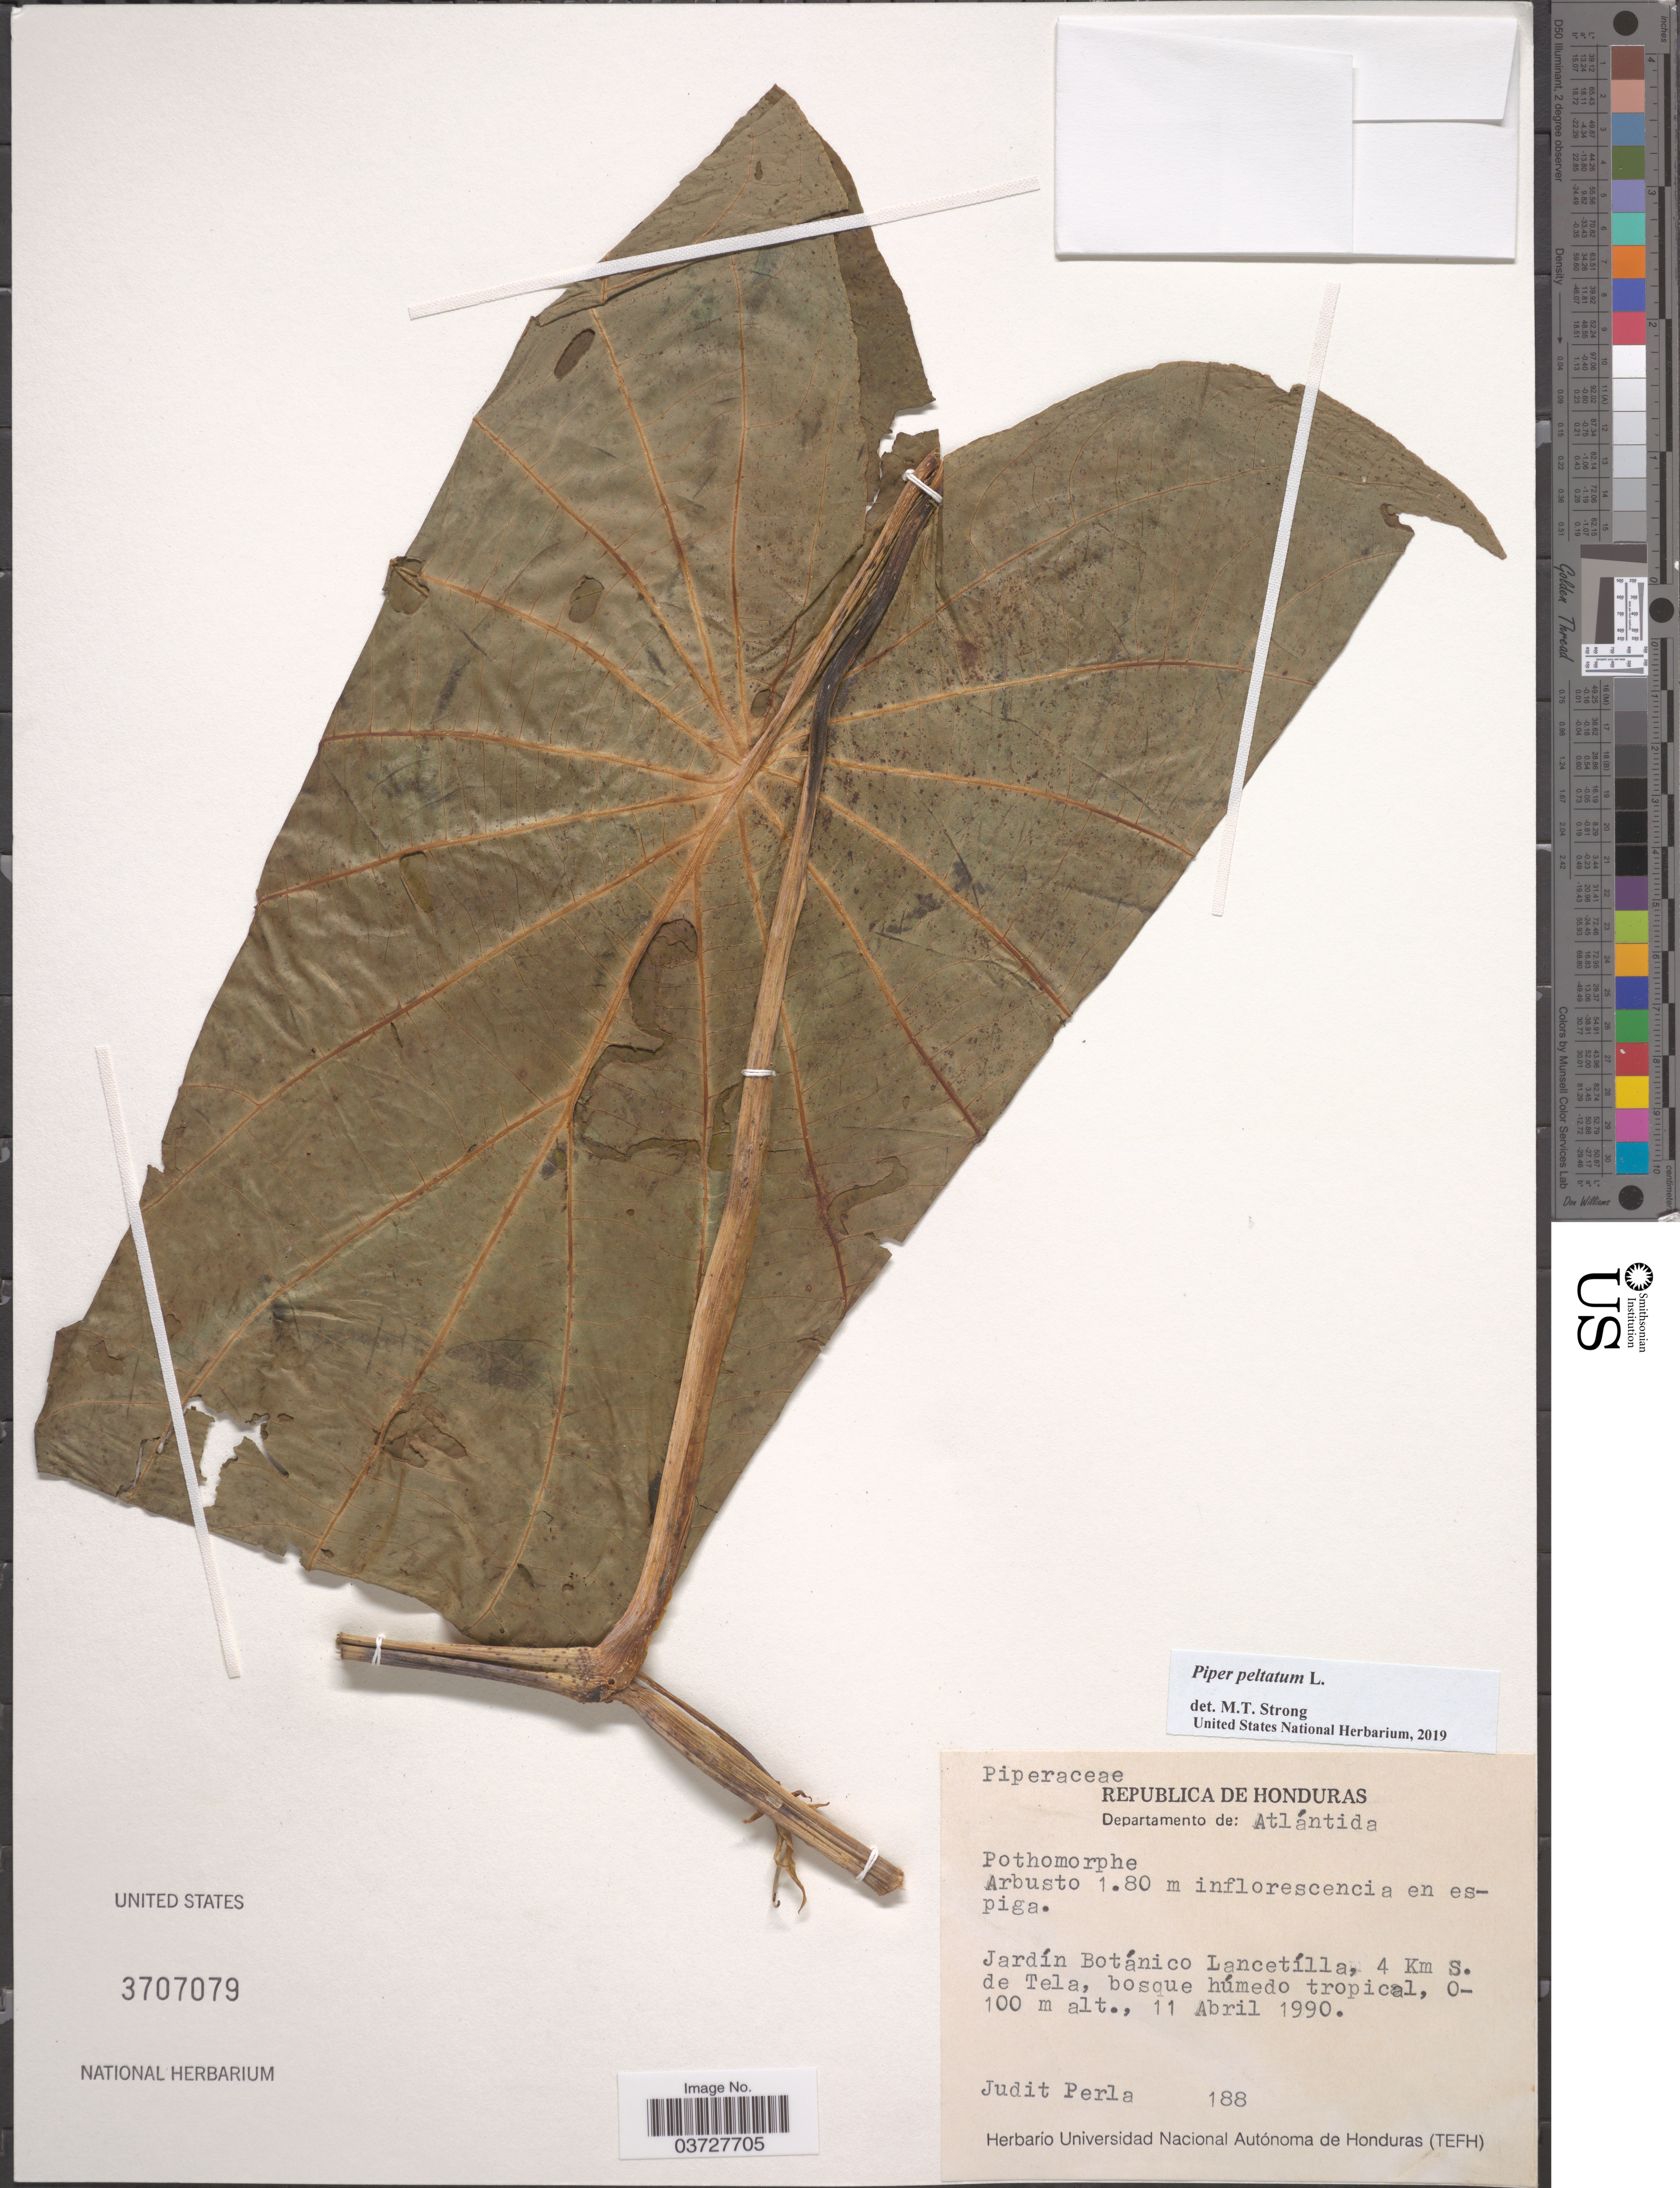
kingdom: Plantae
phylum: Tracheophyta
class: Magnoliopsida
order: Piperales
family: Piperaceae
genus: Piper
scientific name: Piper peltatum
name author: L.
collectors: J. Perla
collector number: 188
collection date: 1990-04-11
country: Honduras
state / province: Atlantida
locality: Departamento de: Atlántida. Jardín Botánico Lancetílla, 4 Km S. de Tela, bosque húmedo tropical.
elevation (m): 0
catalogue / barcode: US 3707079